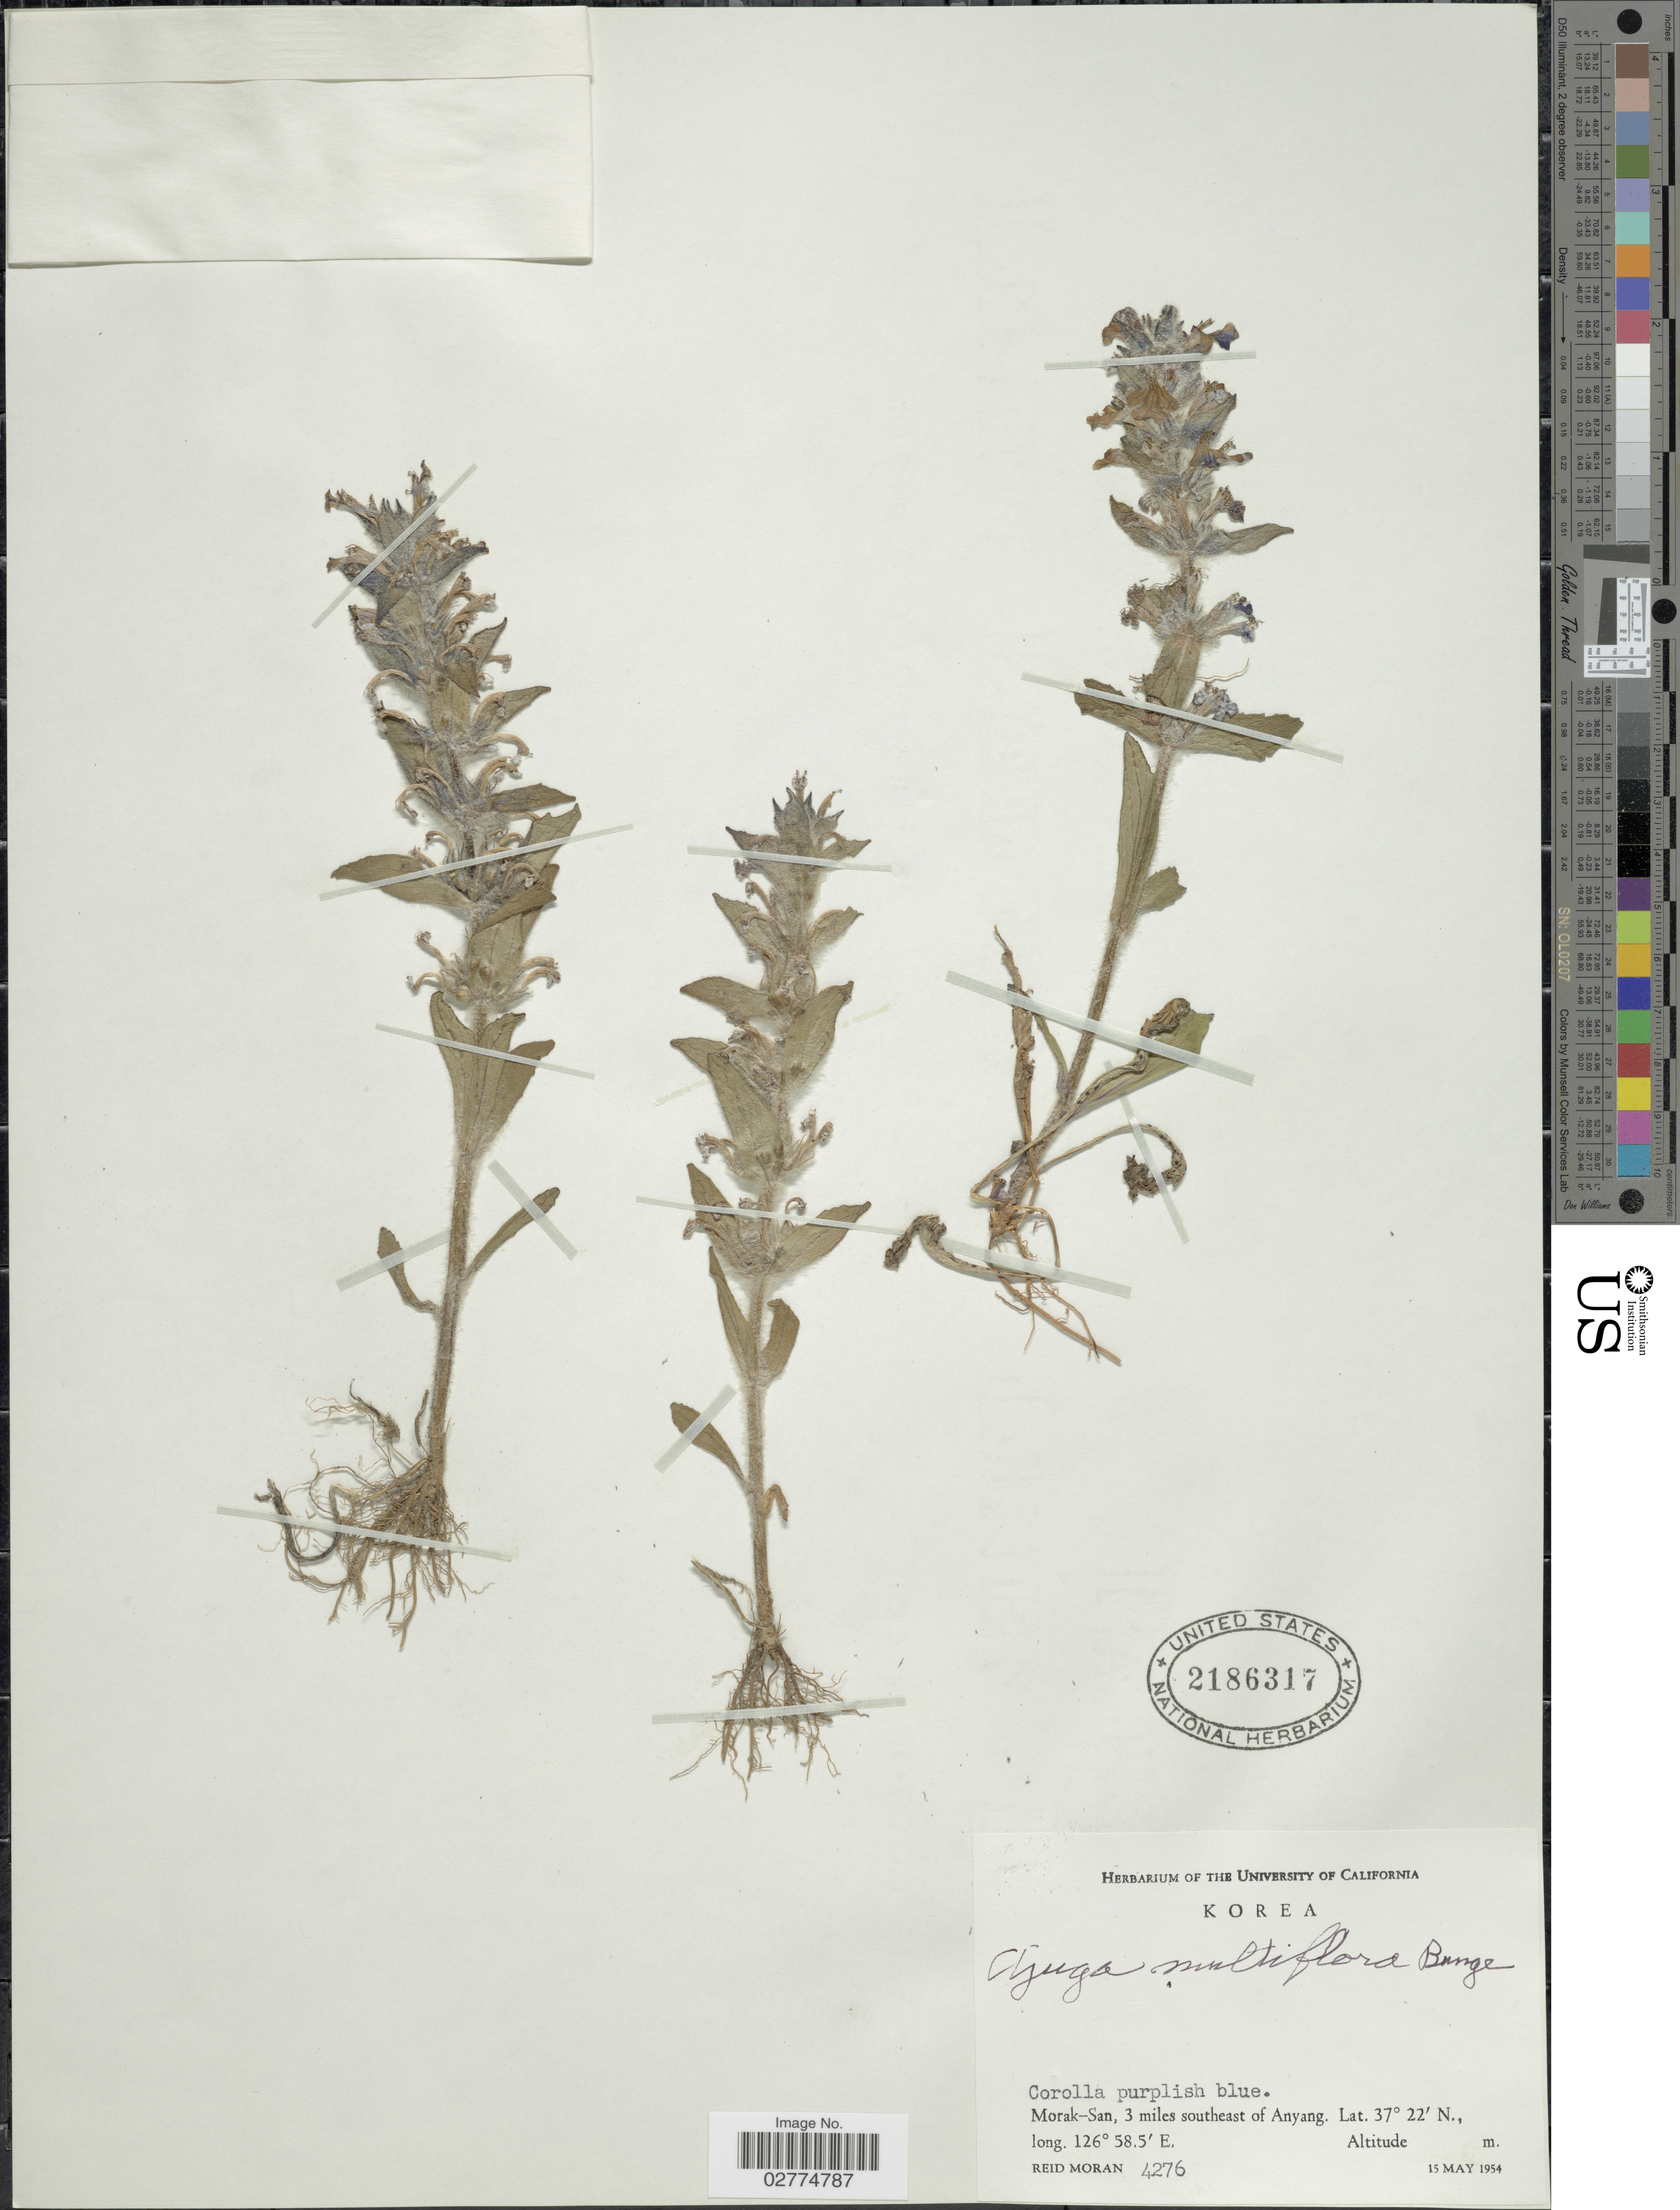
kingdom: Plantae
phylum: Tracheophyta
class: Magnoliopsida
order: Lamiales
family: Lamiaceae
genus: Ajuga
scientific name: Ajuga multiflora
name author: Bunge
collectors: R. V. Moran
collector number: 4276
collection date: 1954-05-15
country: South Korea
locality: Morak-San, 3 miles southeast of Anyang.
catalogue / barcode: US 2186317